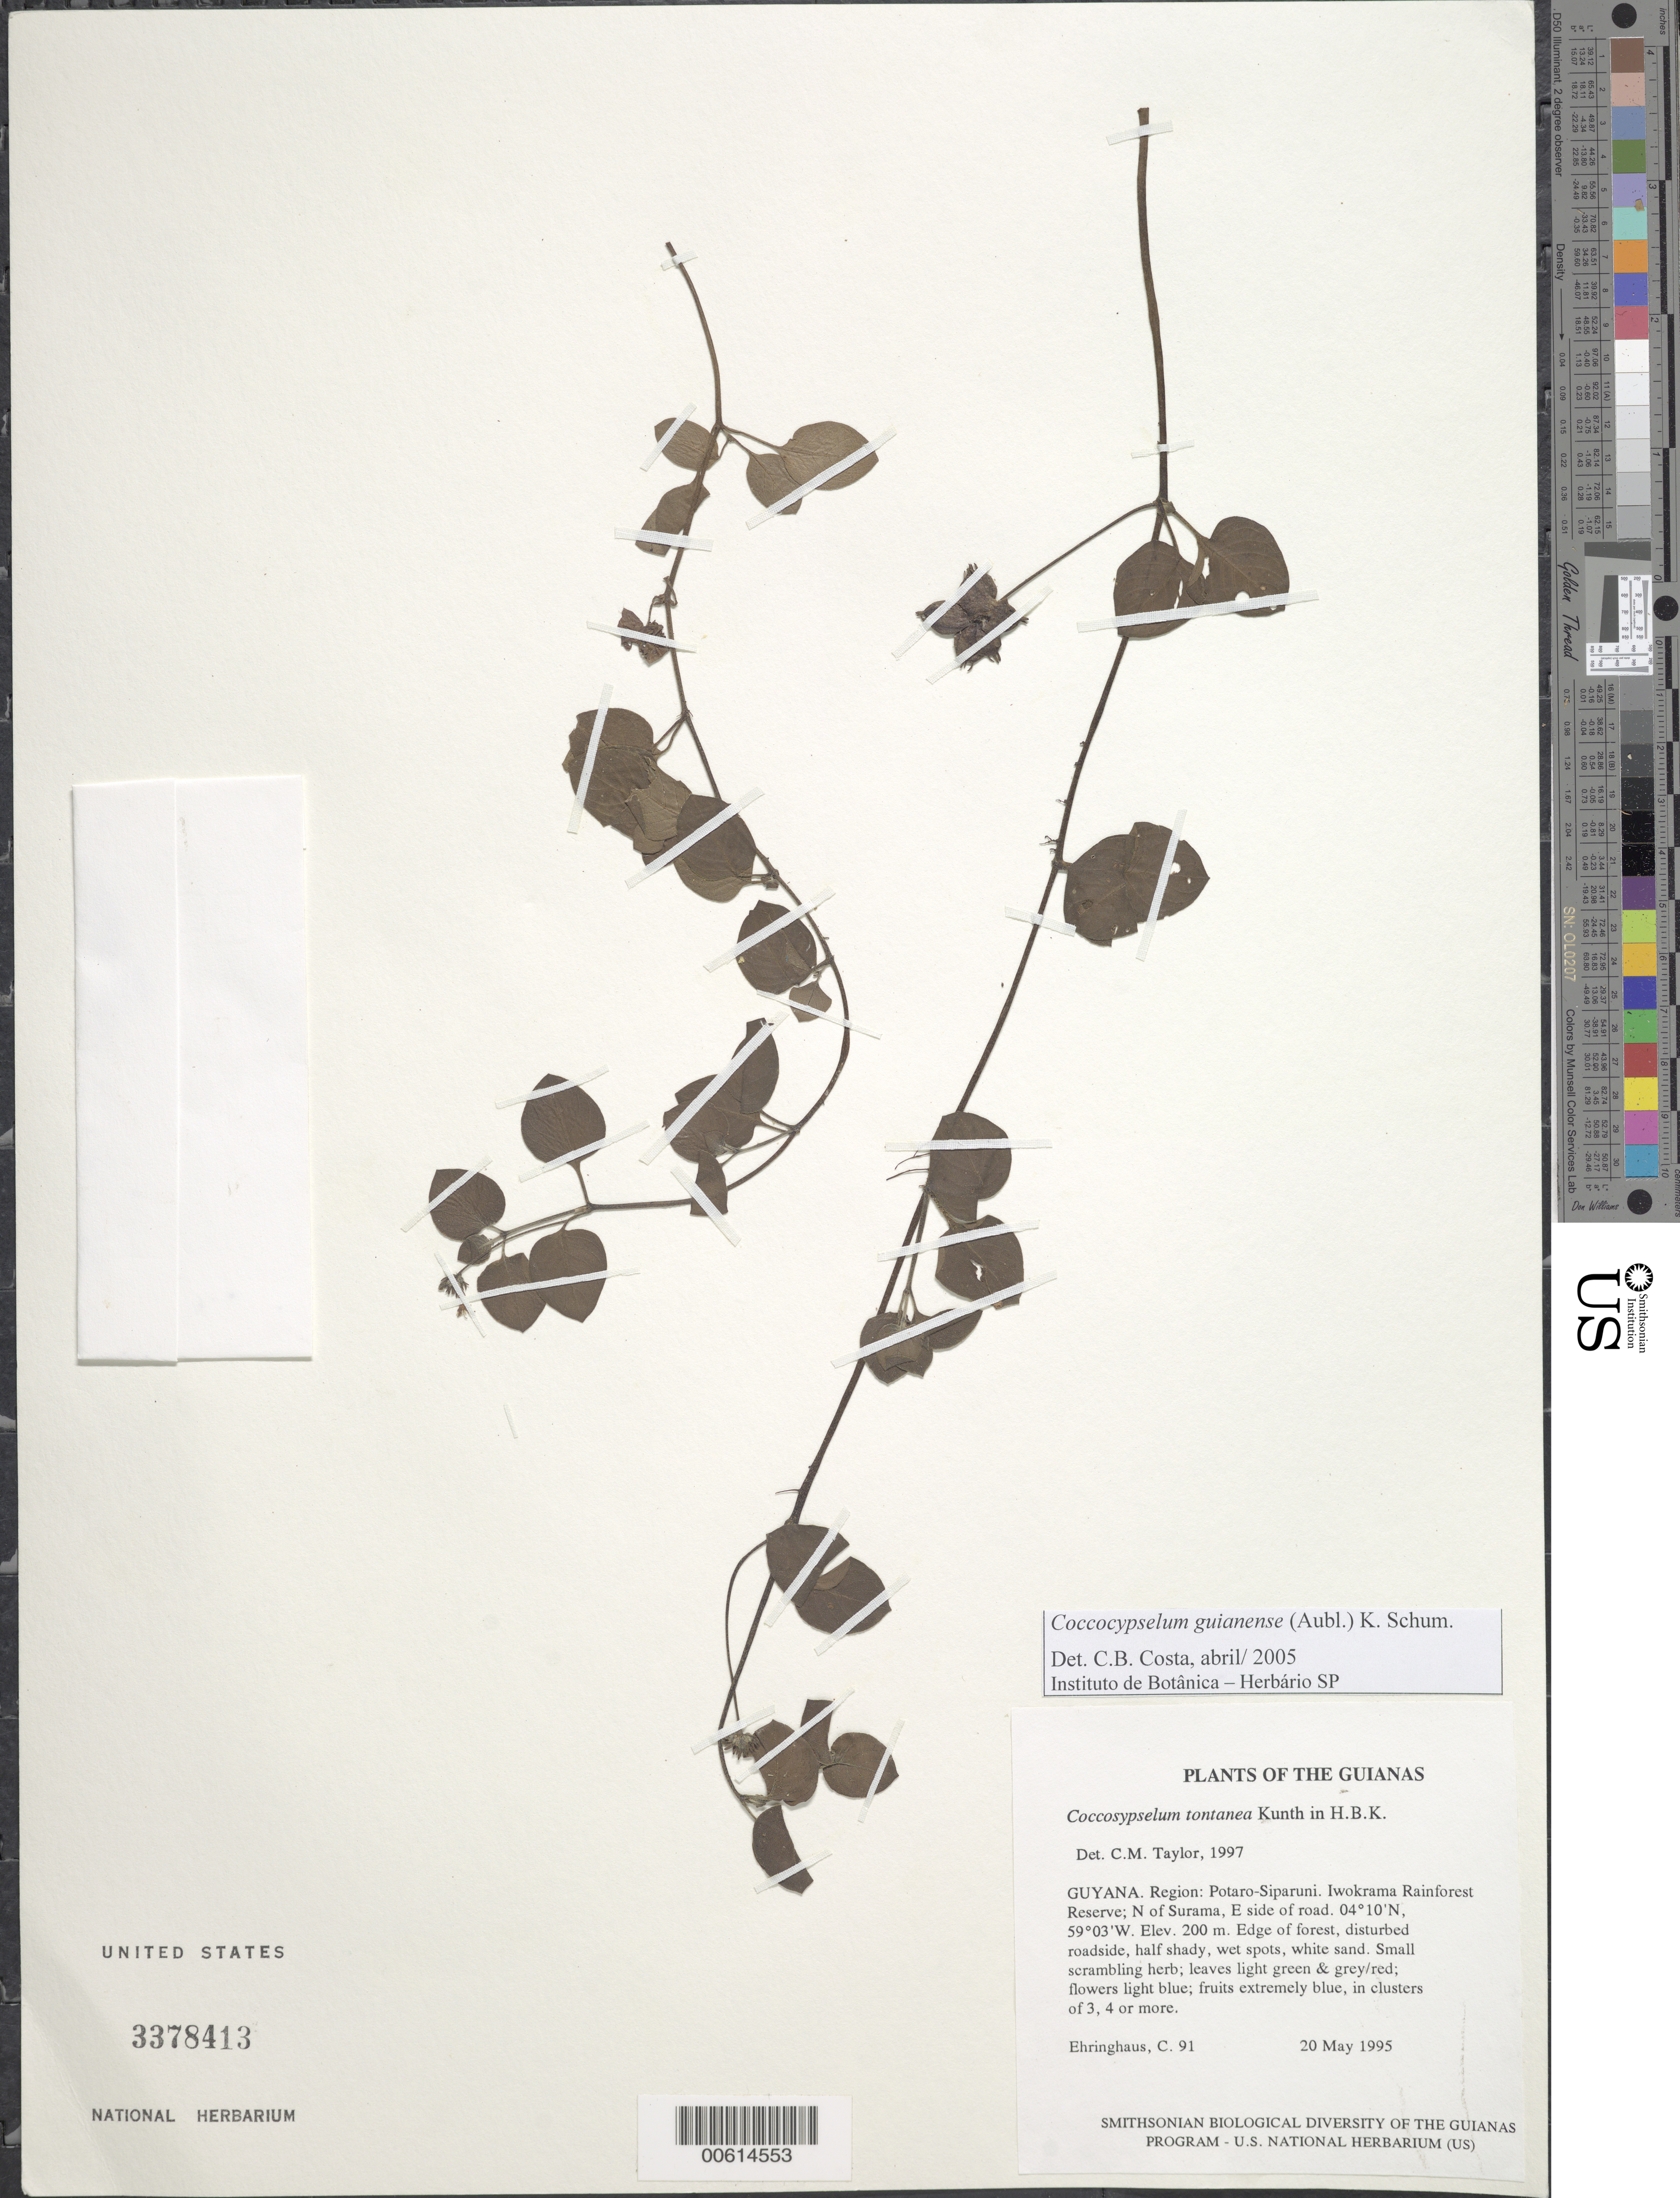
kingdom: Plantae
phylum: Tracheophyta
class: Magnoliopsida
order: Gentianales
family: Rubiaceae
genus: Coccocypselum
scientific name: Coccocypselum guianense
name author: (Aubl.) K. Schum.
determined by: Costa, C. B.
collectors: C. Ehringhaus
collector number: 91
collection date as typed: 20 May 1995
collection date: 1995-05-20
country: Guyana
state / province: Potaro-Siparuni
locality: Iwokrama Rainforest Reserve; N of Surama, E side of road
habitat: Edge of forest, disturbed roadside, half shady, wet spots, white sand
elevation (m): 200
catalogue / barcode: US 3378413